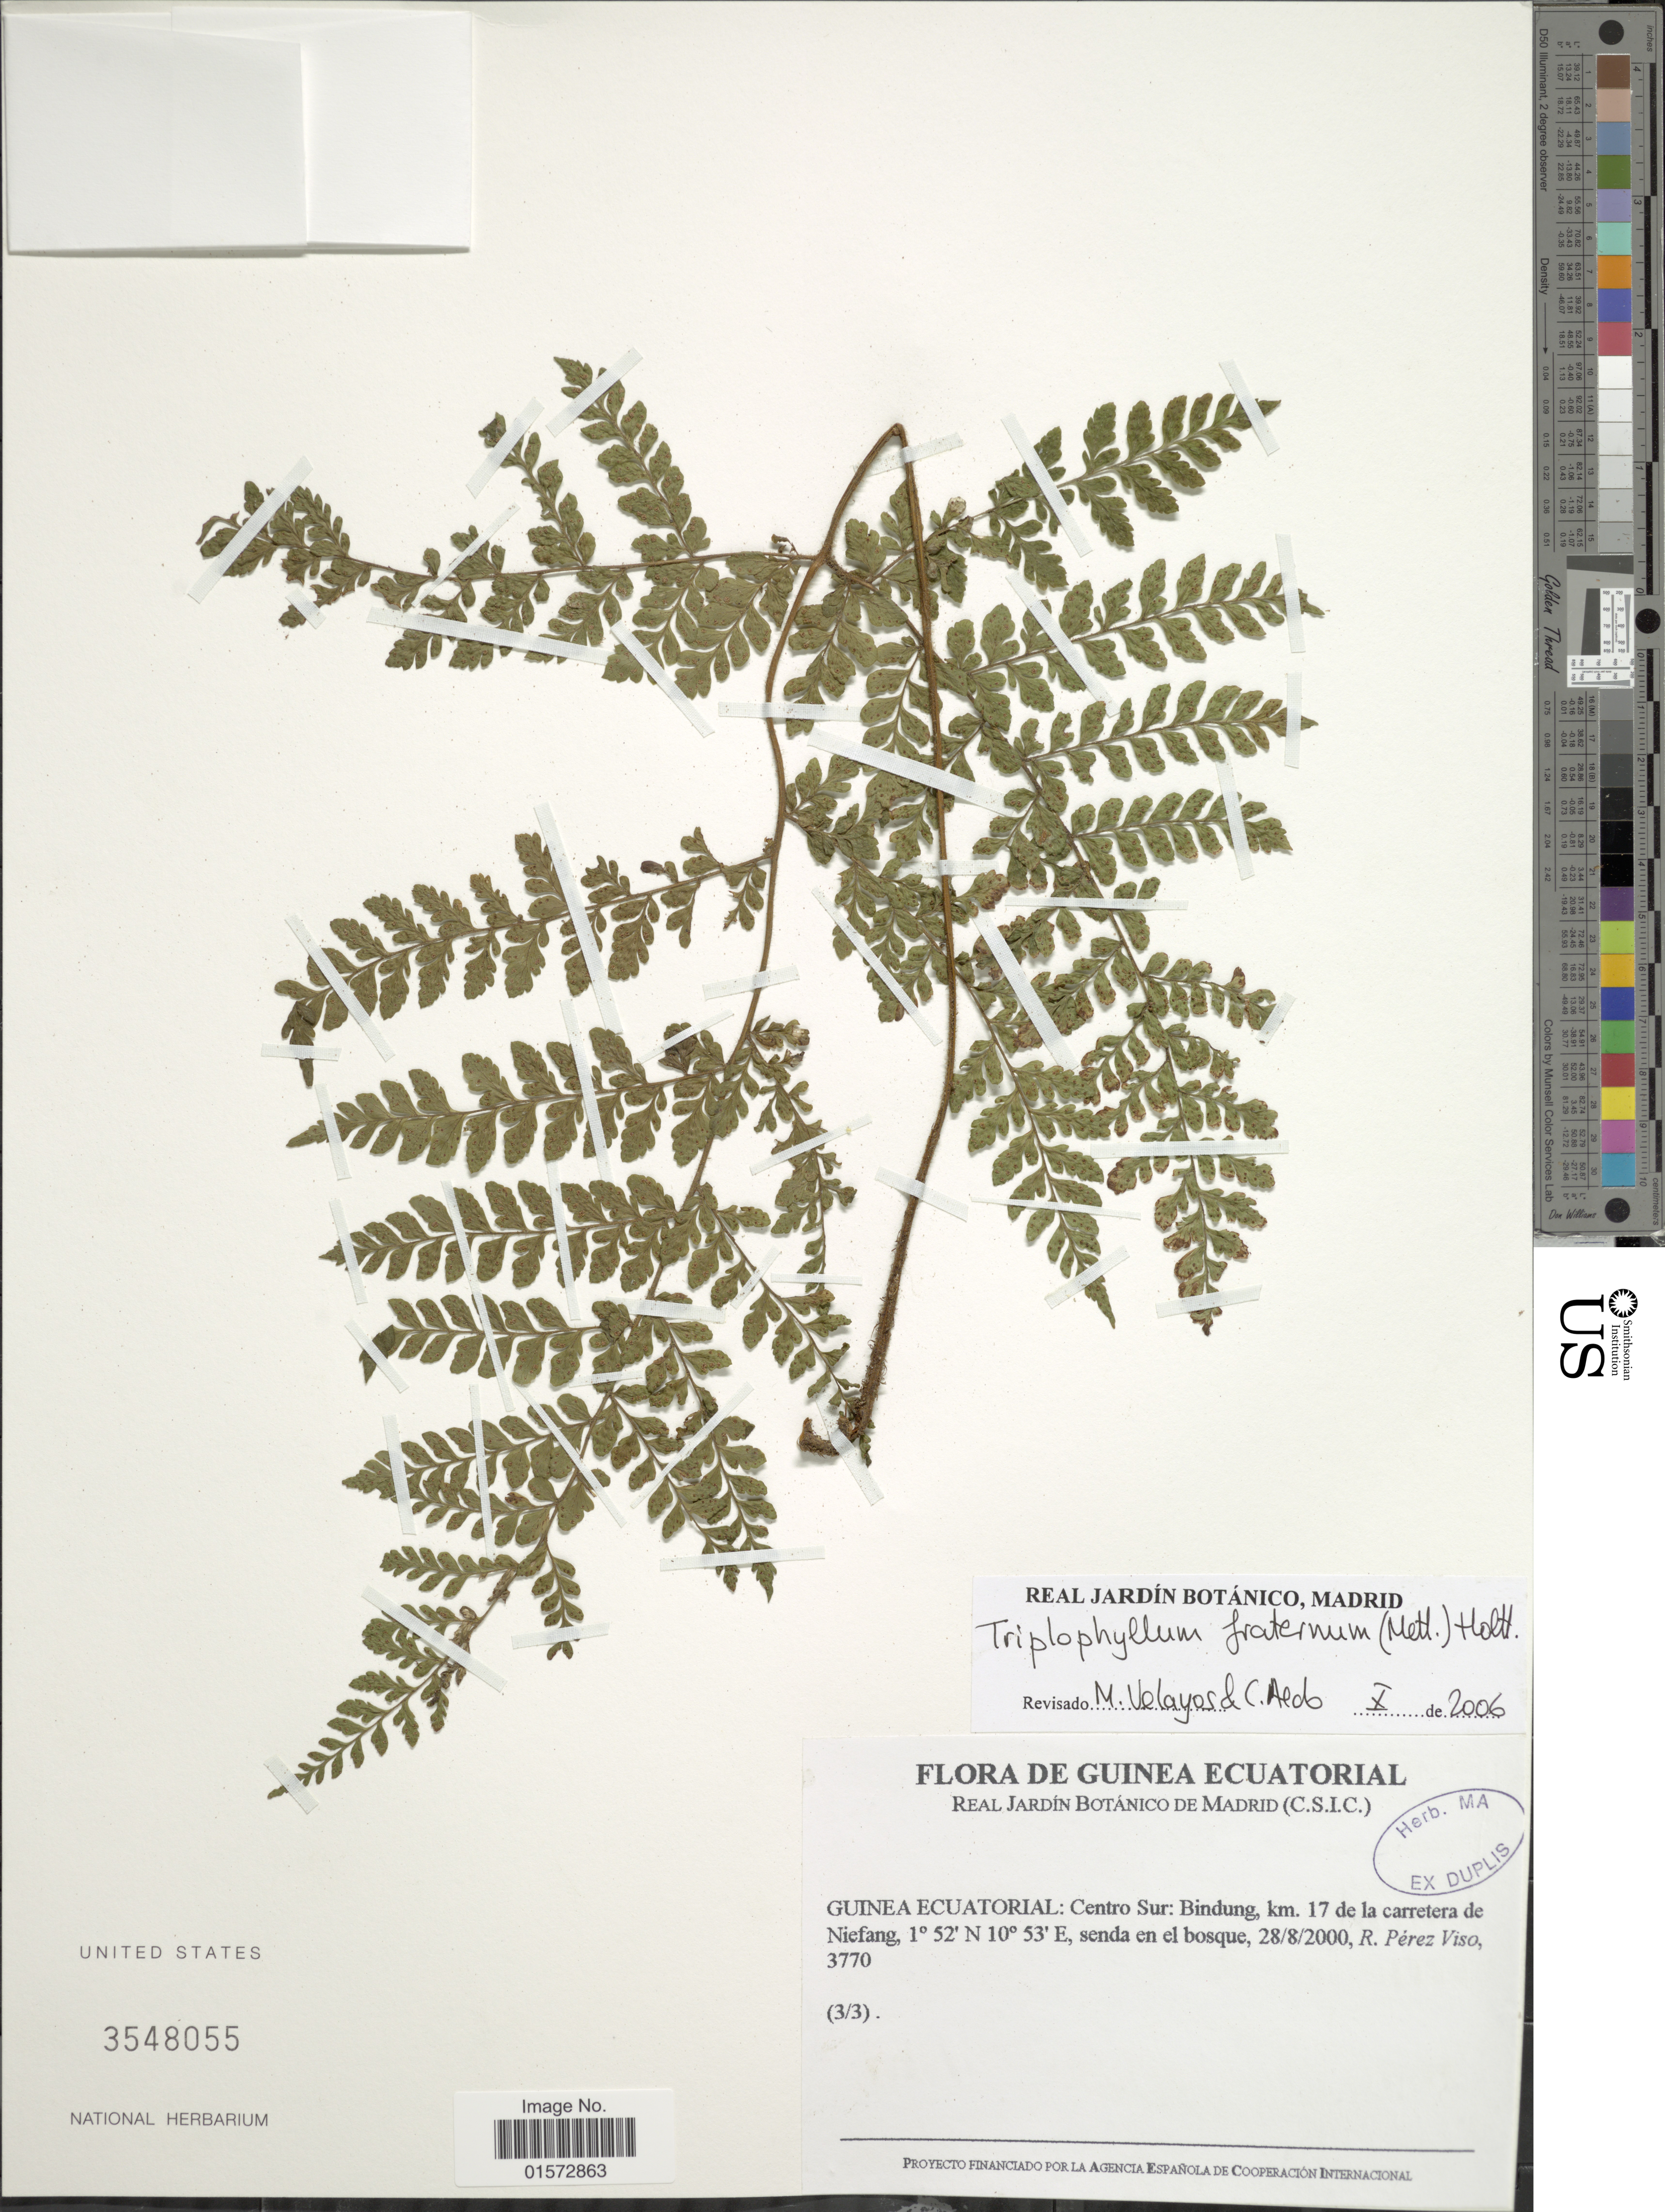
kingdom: Plantae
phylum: Tracheophyta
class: Polypodiopsida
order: Polypodiales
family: Tectariaceae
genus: Triplophyllum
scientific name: Triplophyllum fraternum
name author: (Mett.)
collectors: R. Perez Viso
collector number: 3770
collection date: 2000-08-28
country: Equatorial Guinea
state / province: Centro Sur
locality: Bindung, km. 17 de la carretera de Niefang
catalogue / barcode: US 3548055